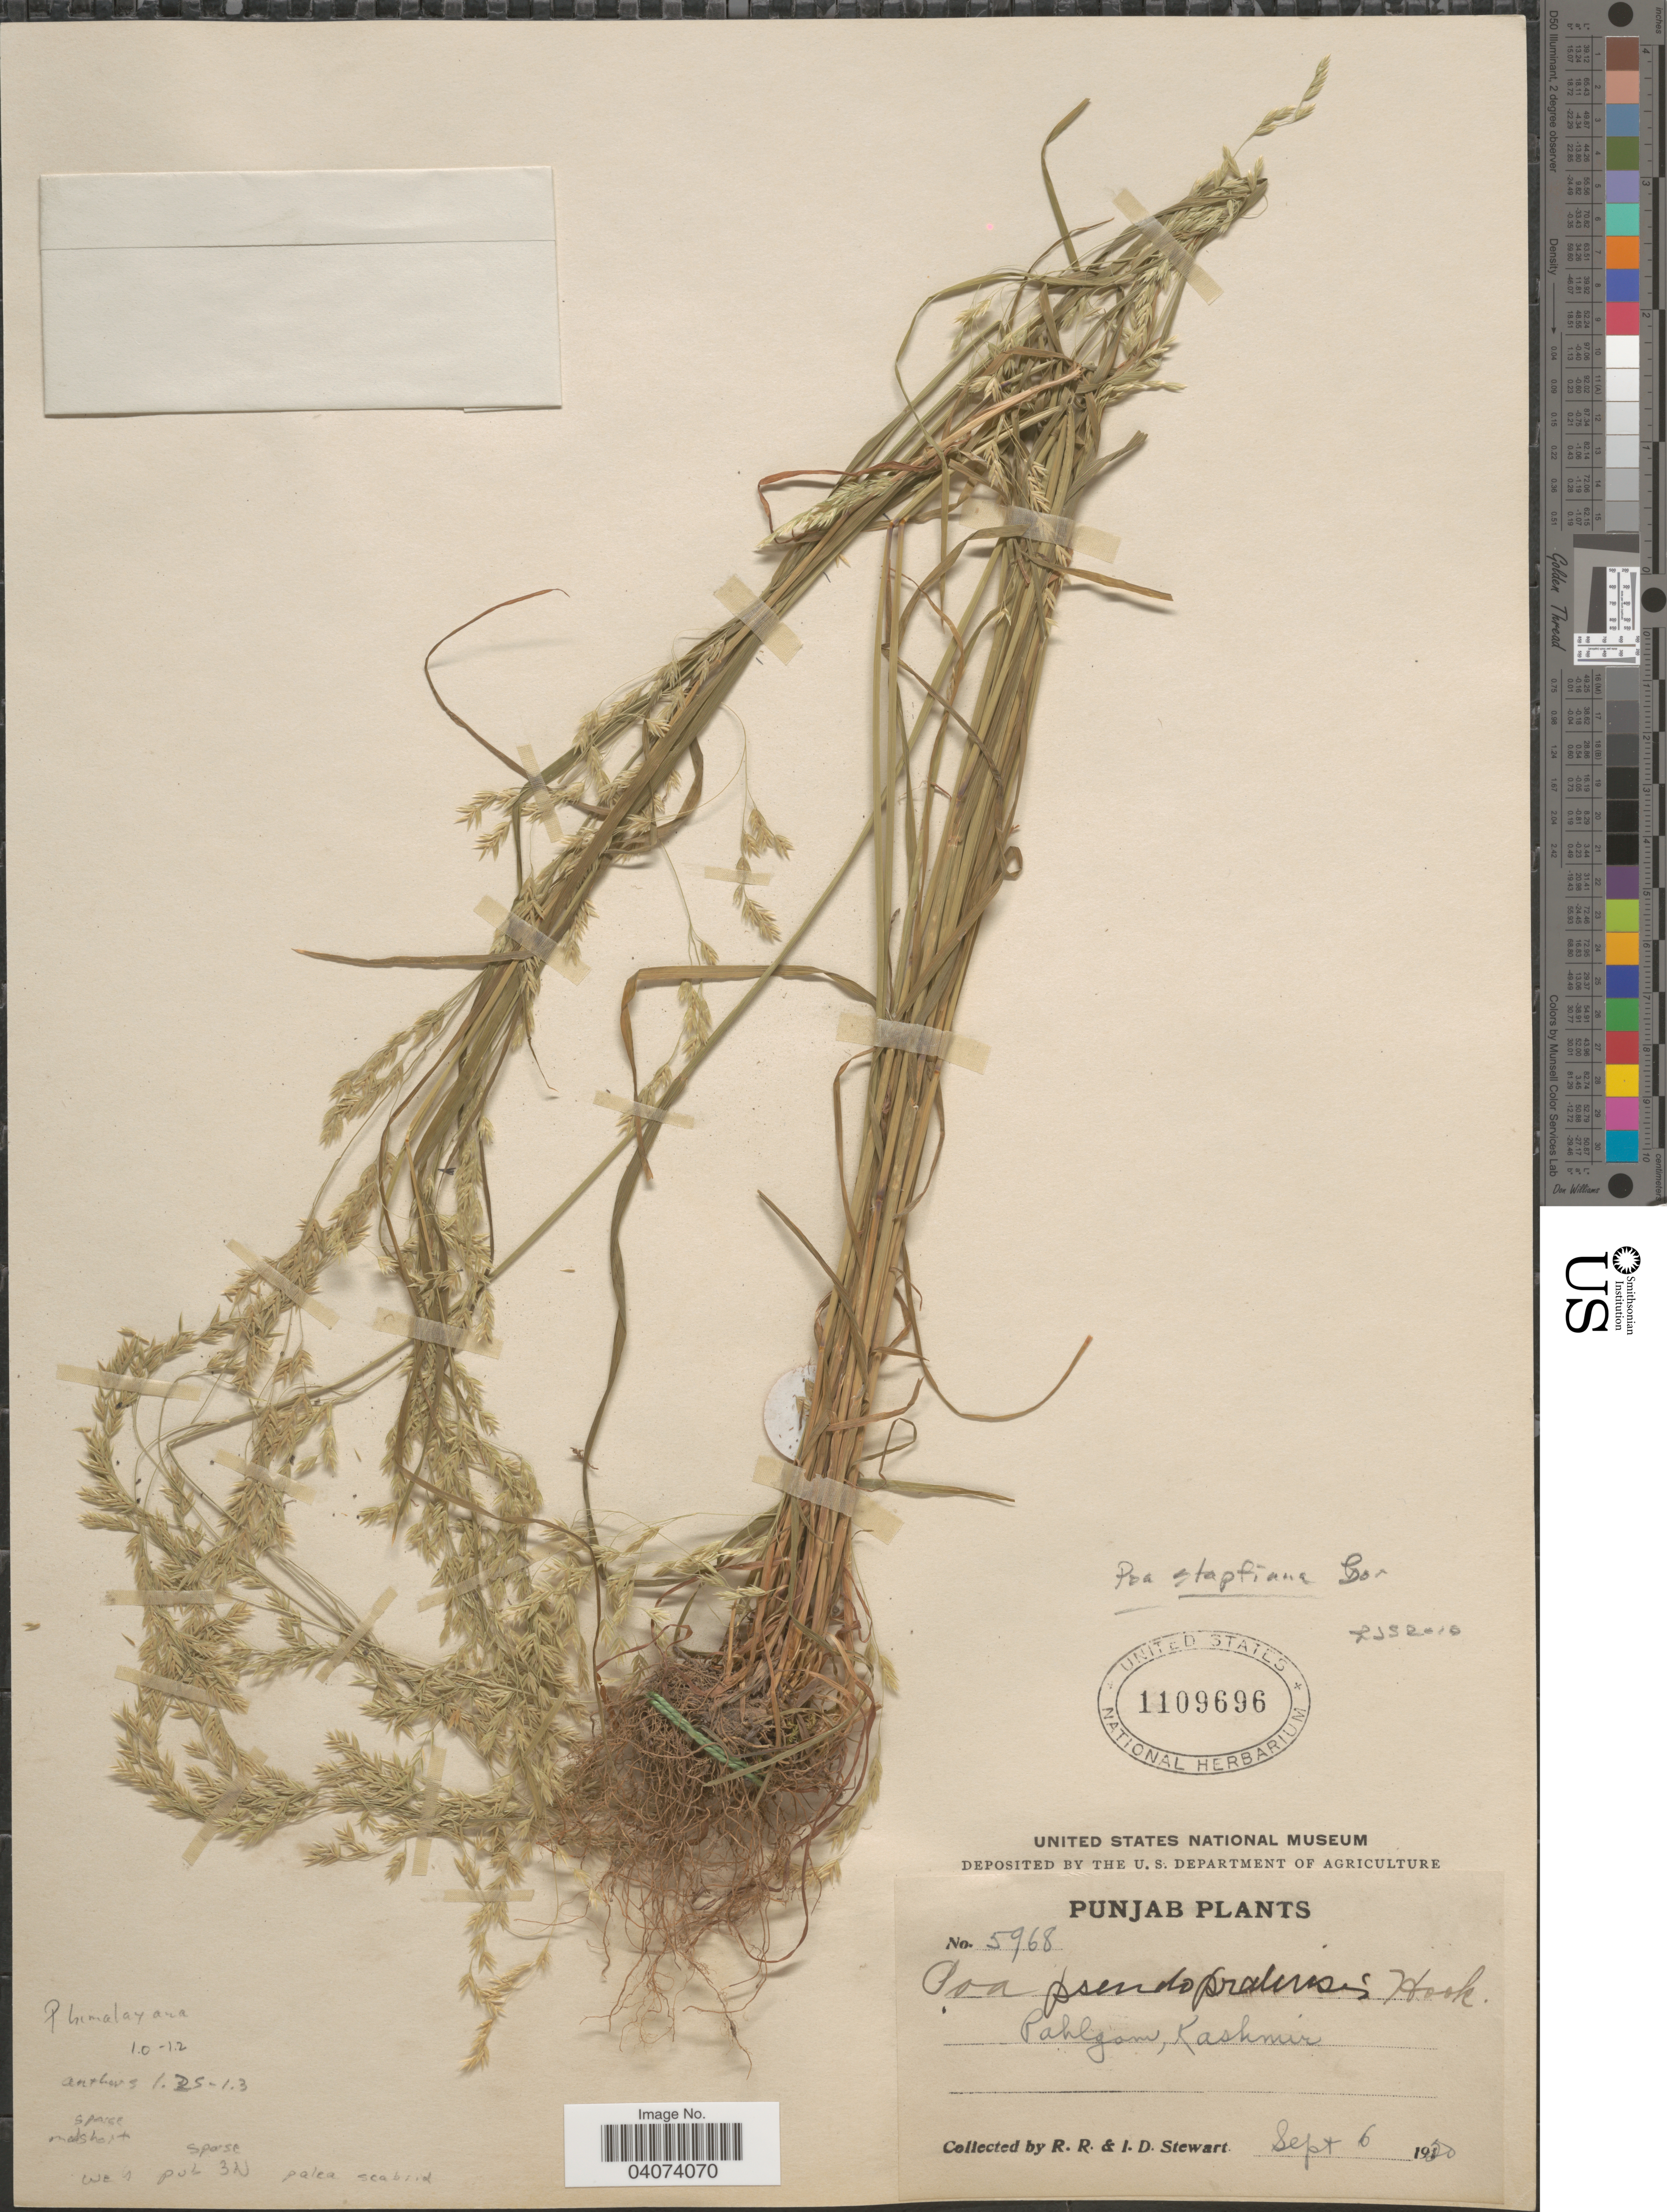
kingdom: Plantae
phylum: Tracheophyta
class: Liliopsida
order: Poales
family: Poaceae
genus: Poa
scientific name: Poa sterilis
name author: M. Bieb.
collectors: R. Stewart & I. Stewart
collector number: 5968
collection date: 1950-09-06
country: India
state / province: Jammu and Kashmir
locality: Pahlgom, Kashmir.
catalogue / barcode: US 1109696